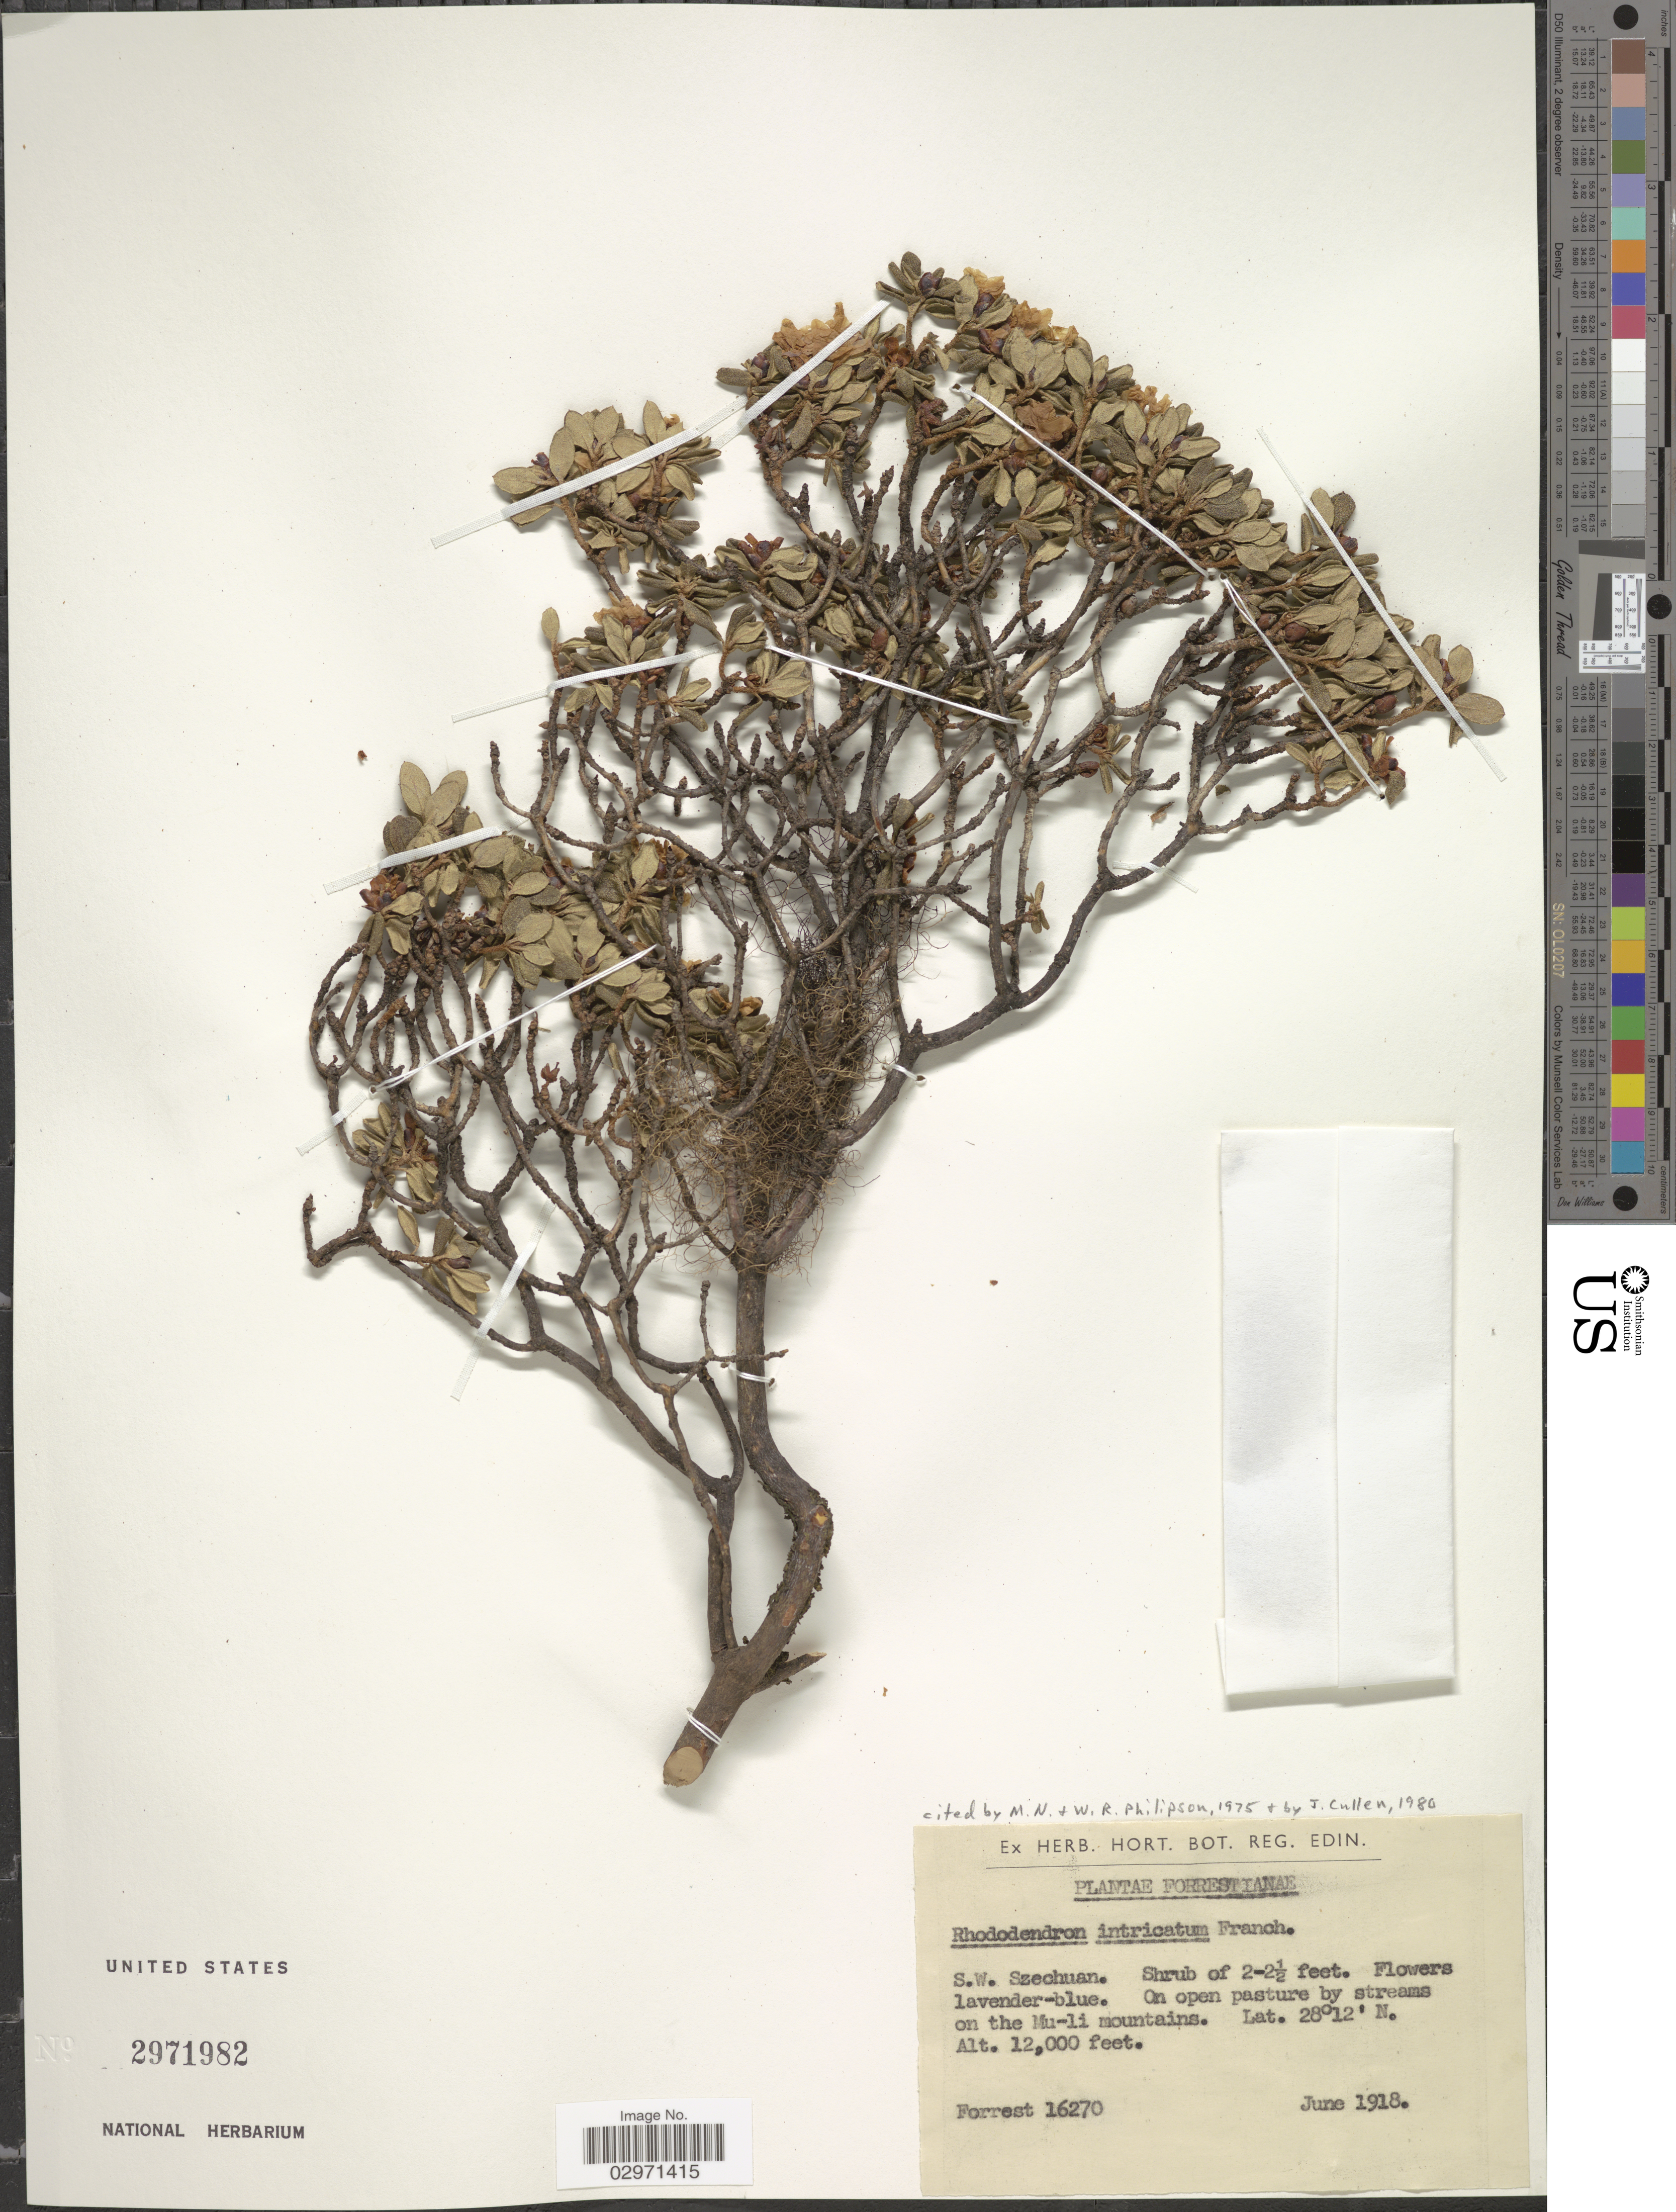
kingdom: Plantae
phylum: Tracheophyta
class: Magnoliopsida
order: Ericales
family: Ericaceae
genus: Rhododendron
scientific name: Rhododendron intricatum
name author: Franch.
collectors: -. Forrest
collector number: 16270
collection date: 1918-06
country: China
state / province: Sichuan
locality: S.W. Szechuan. On open pasture by streams on the Mu-li mountains.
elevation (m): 3658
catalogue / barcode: US 2971892